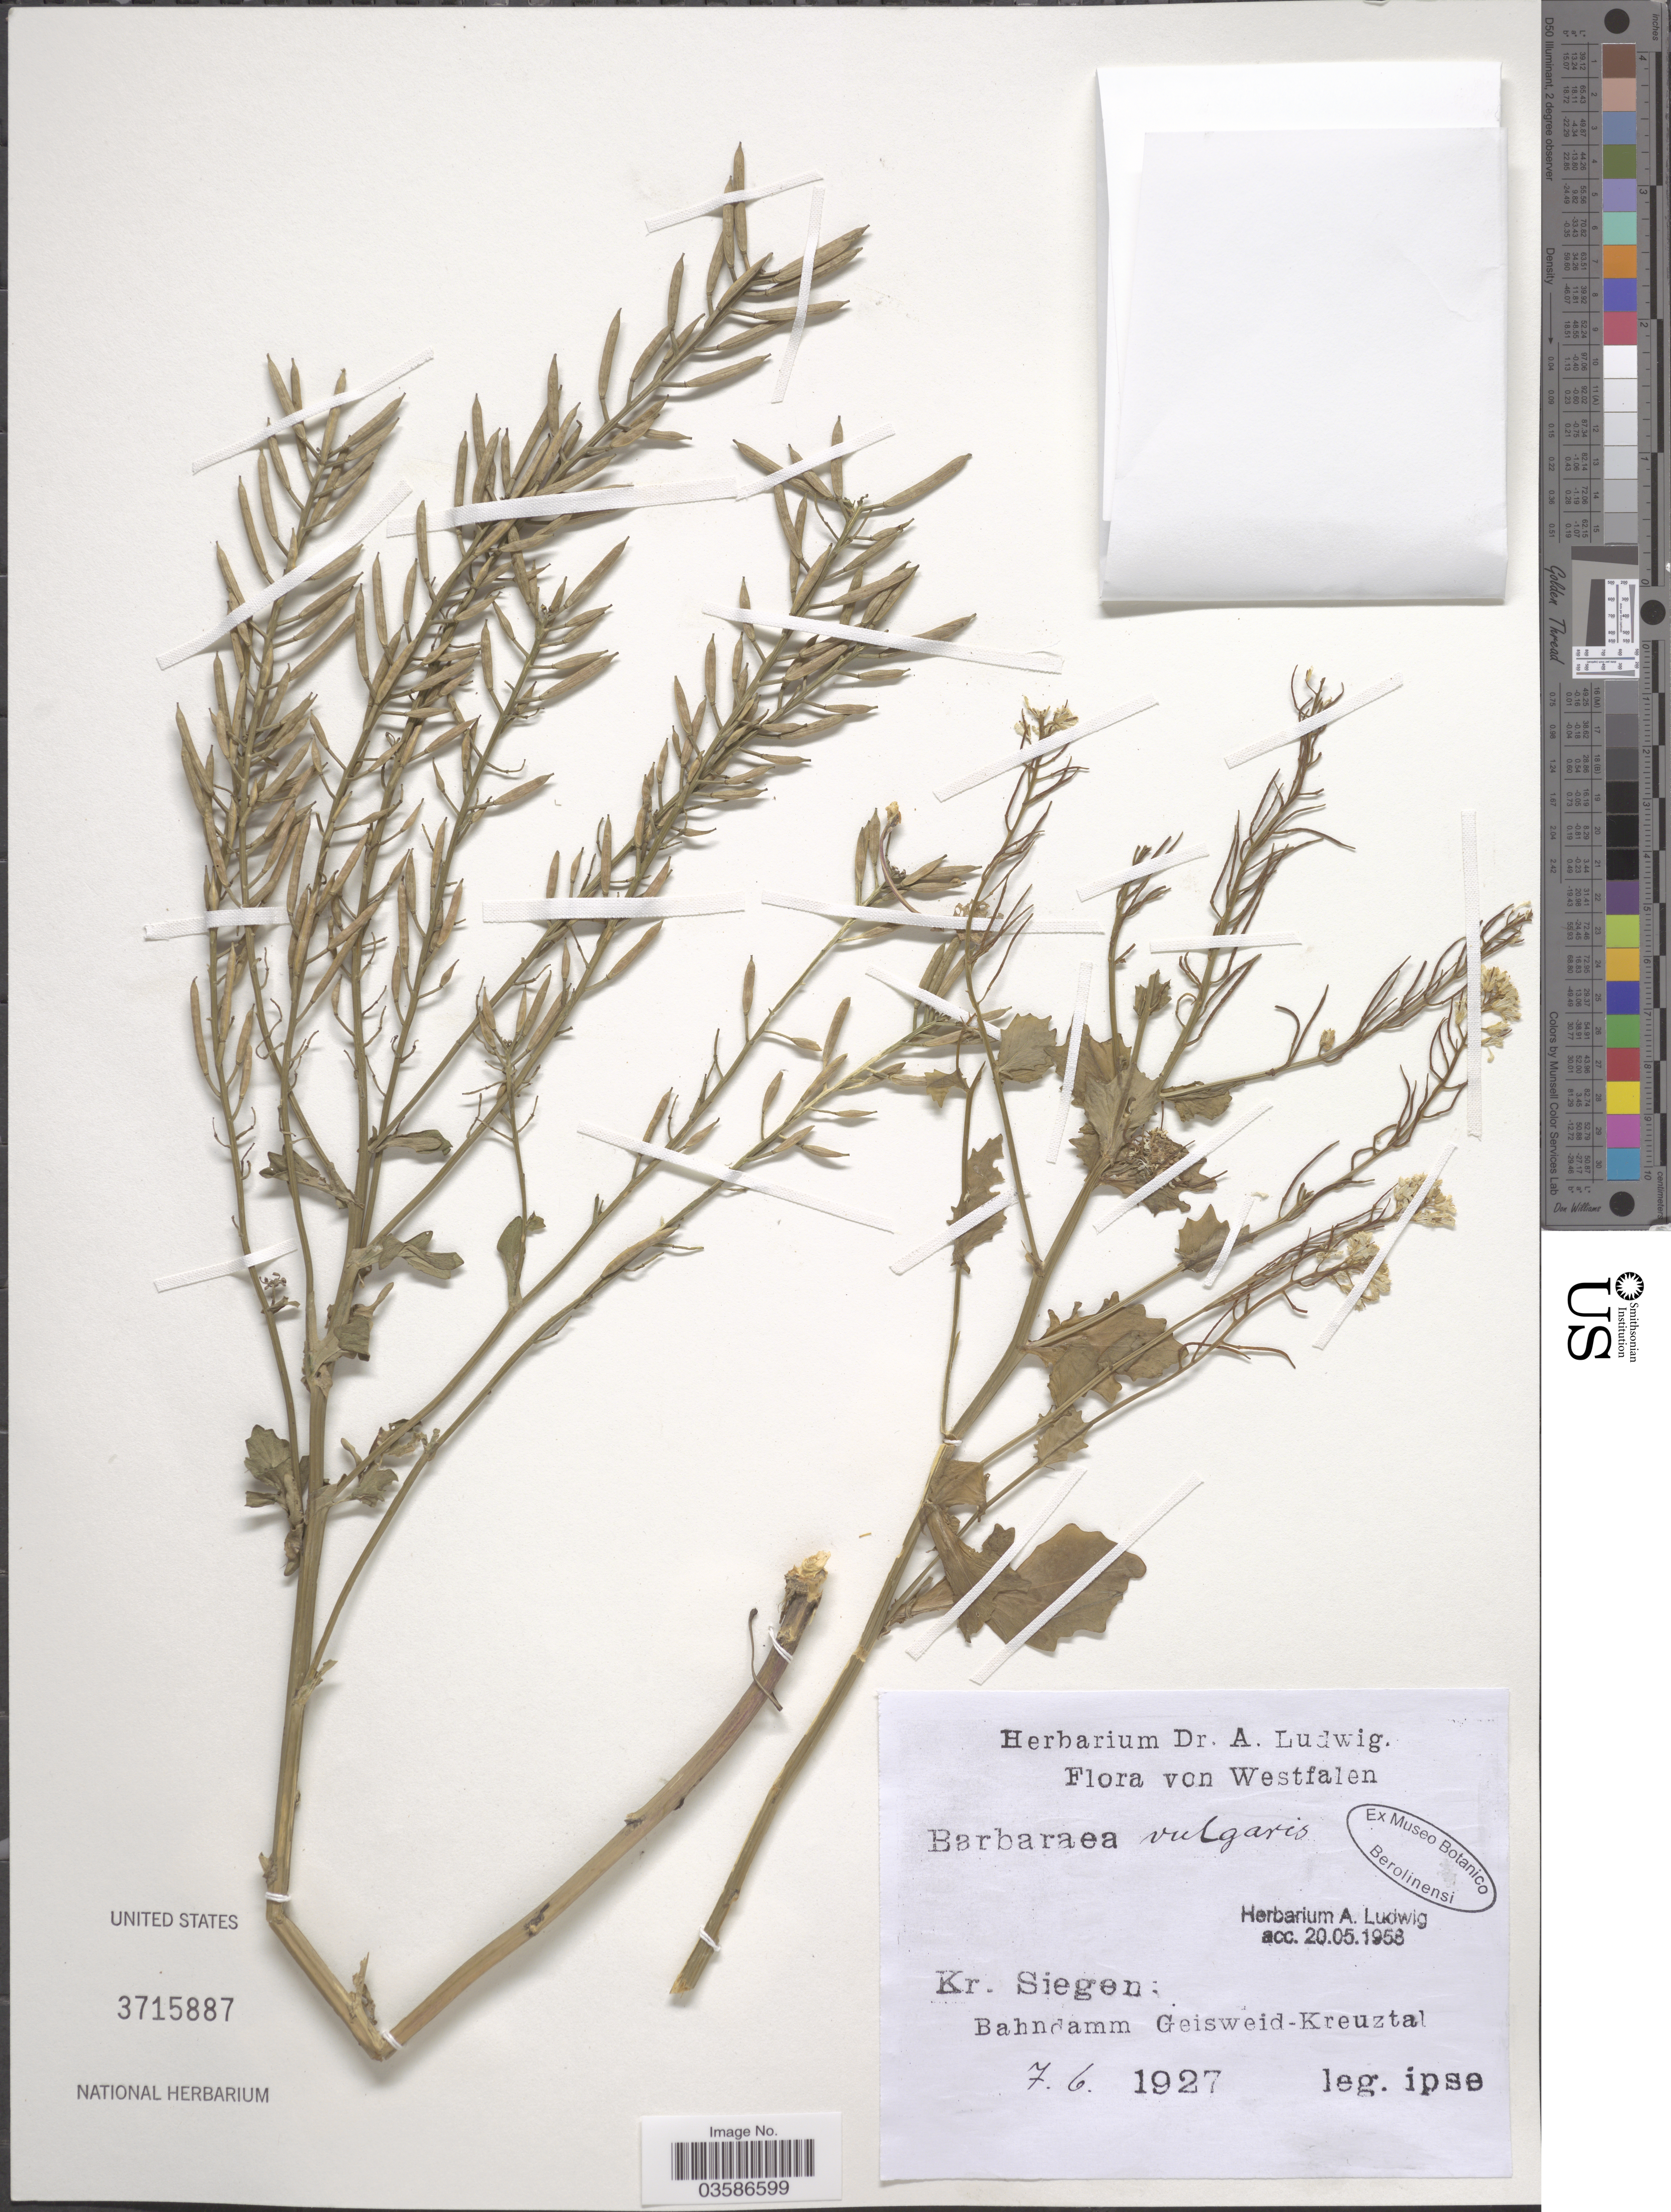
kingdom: Plantae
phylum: Tracheophyta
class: Magnoliopsida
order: Brassicales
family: Brassicaceae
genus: Barbarea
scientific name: Barbarea vulgaris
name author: W.T. Aiton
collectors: A. Ludwig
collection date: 1927-06-07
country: Germany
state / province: Nordrhein-Westfalen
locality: Westfalen. Kr. Siegen: Bahndamm Geisweid-Kreuztal.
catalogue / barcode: US 3715887